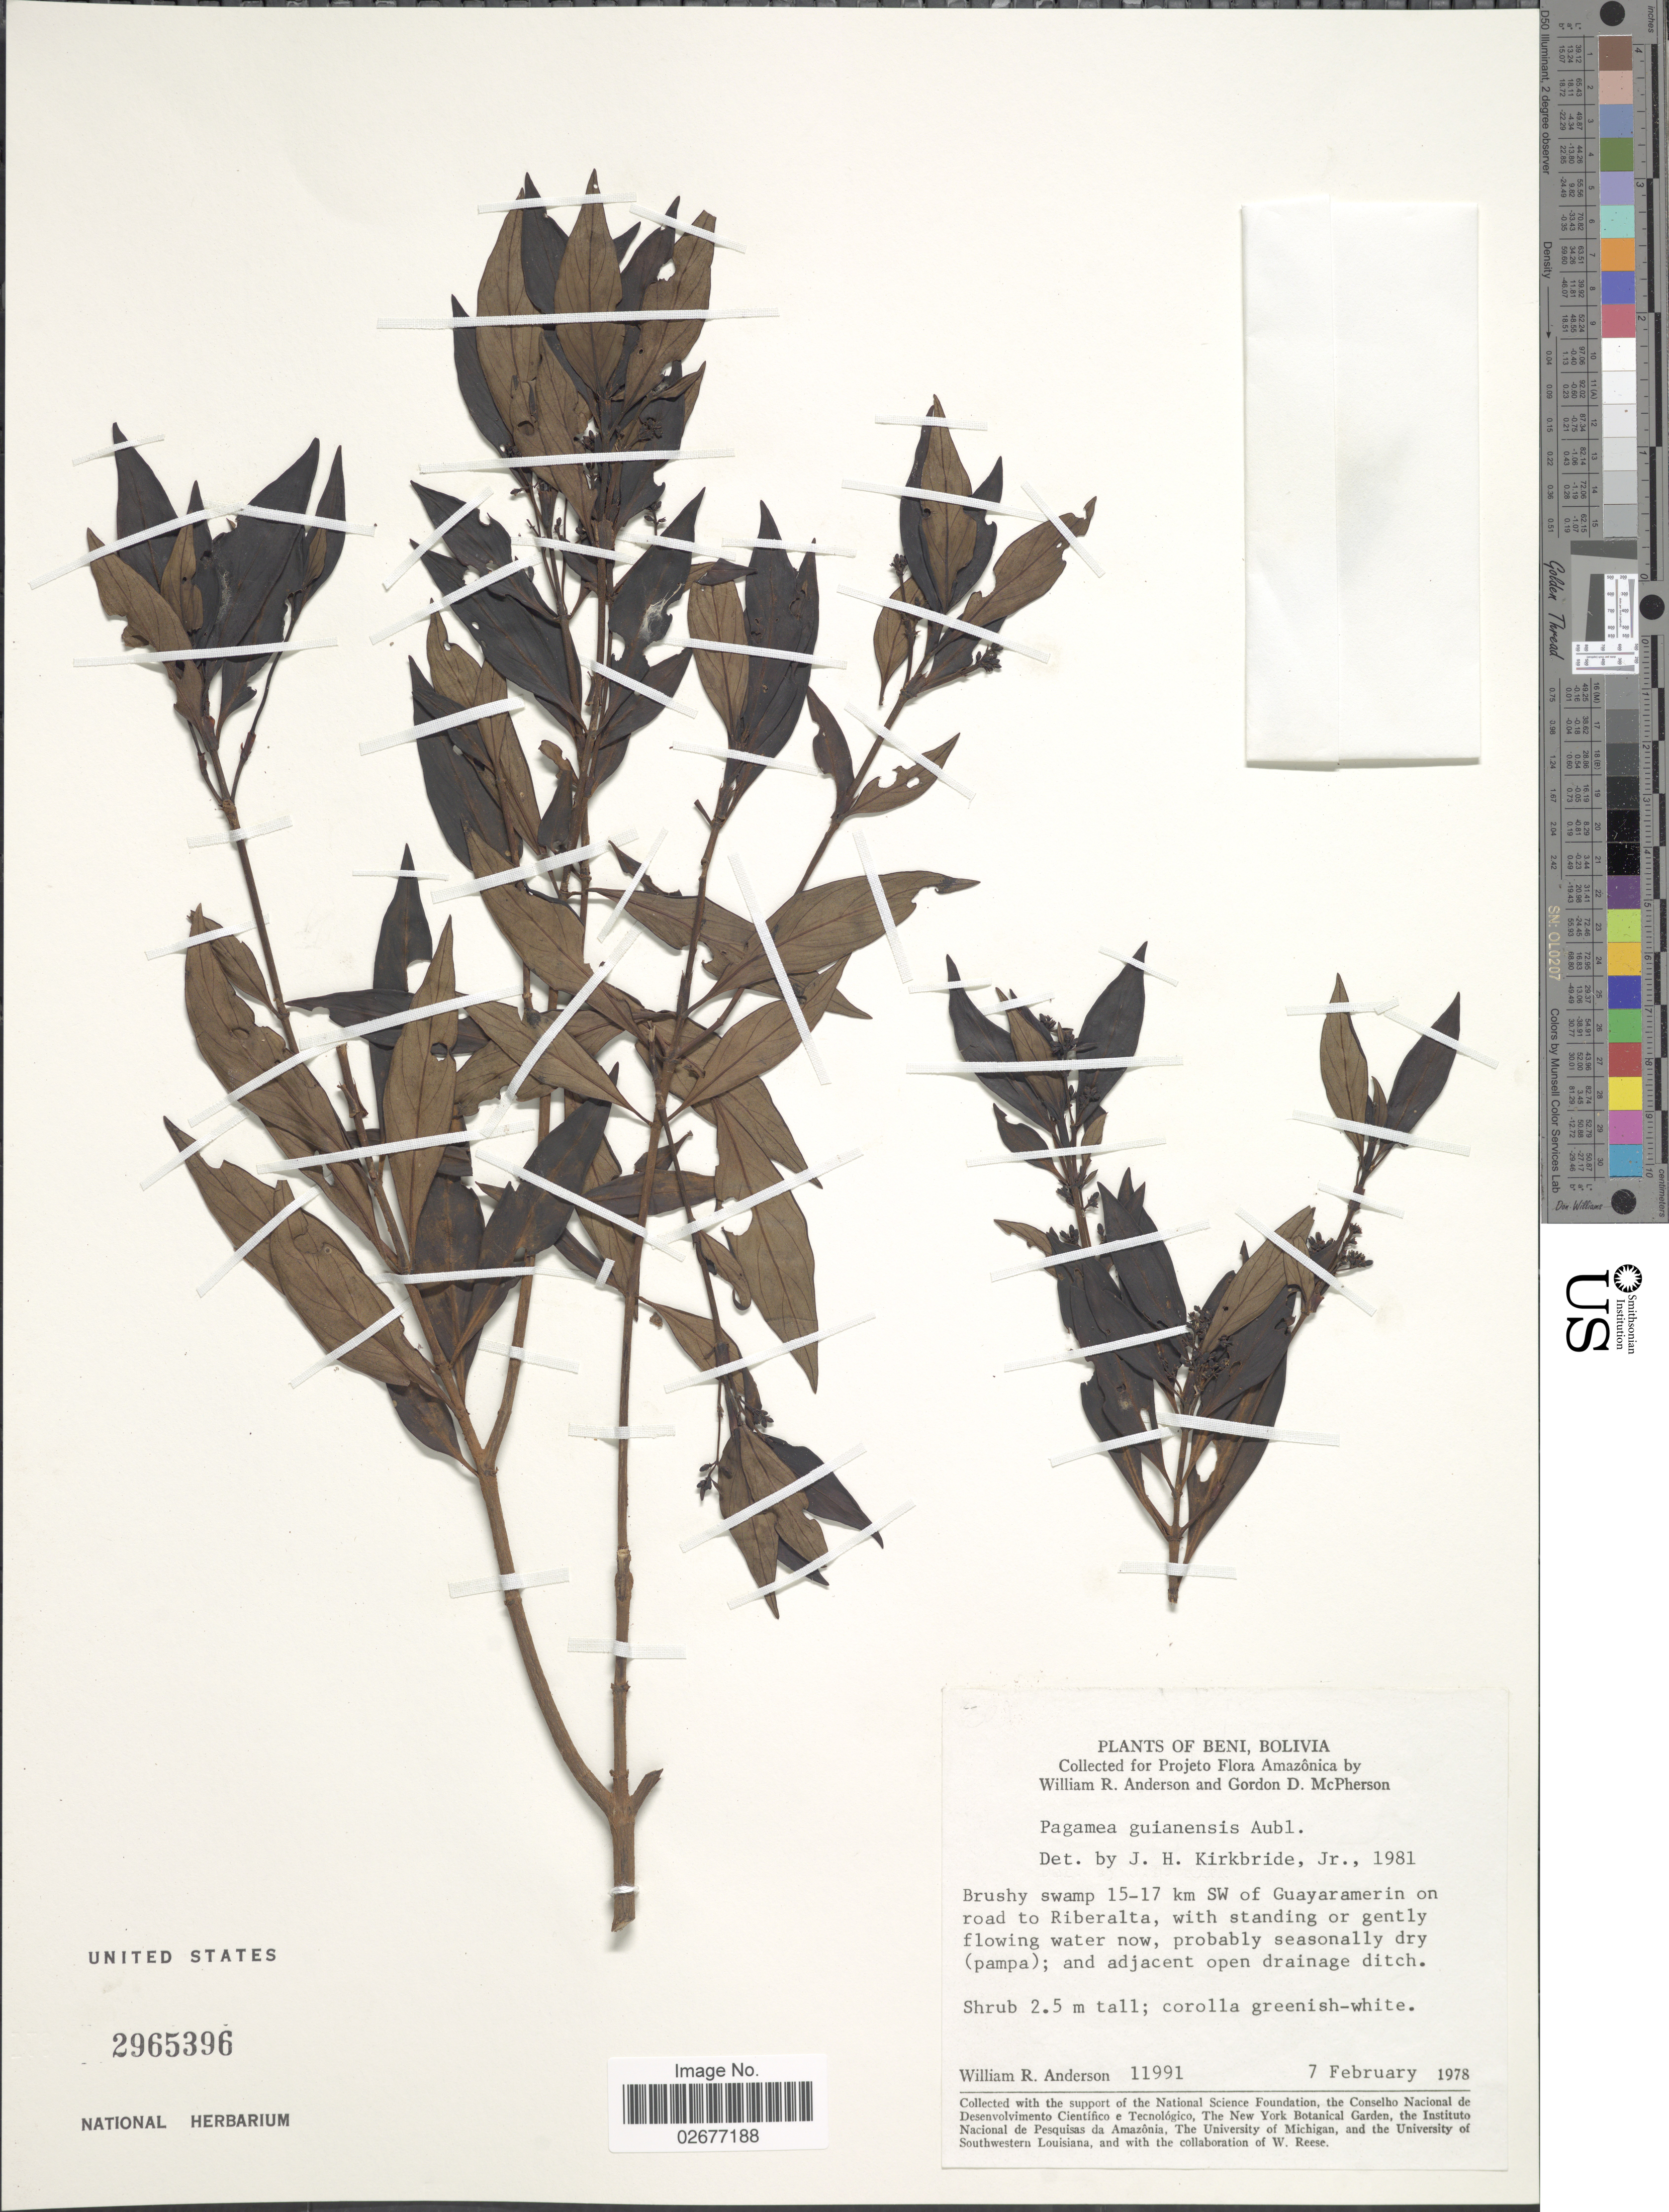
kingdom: Plantae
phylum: Tracheophyta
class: Magnoliopsida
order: Gentianales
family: Rubiaceae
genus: Pagamea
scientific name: Pagamea guianensis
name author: Aubl.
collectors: W. R. Anderson & G. D. McPherson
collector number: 11991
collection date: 1978-02-07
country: Bolivia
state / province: Beni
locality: Brushy swamp 15-17 km SW of Guayaramerin on road to Riberalta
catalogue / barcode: US 2965396